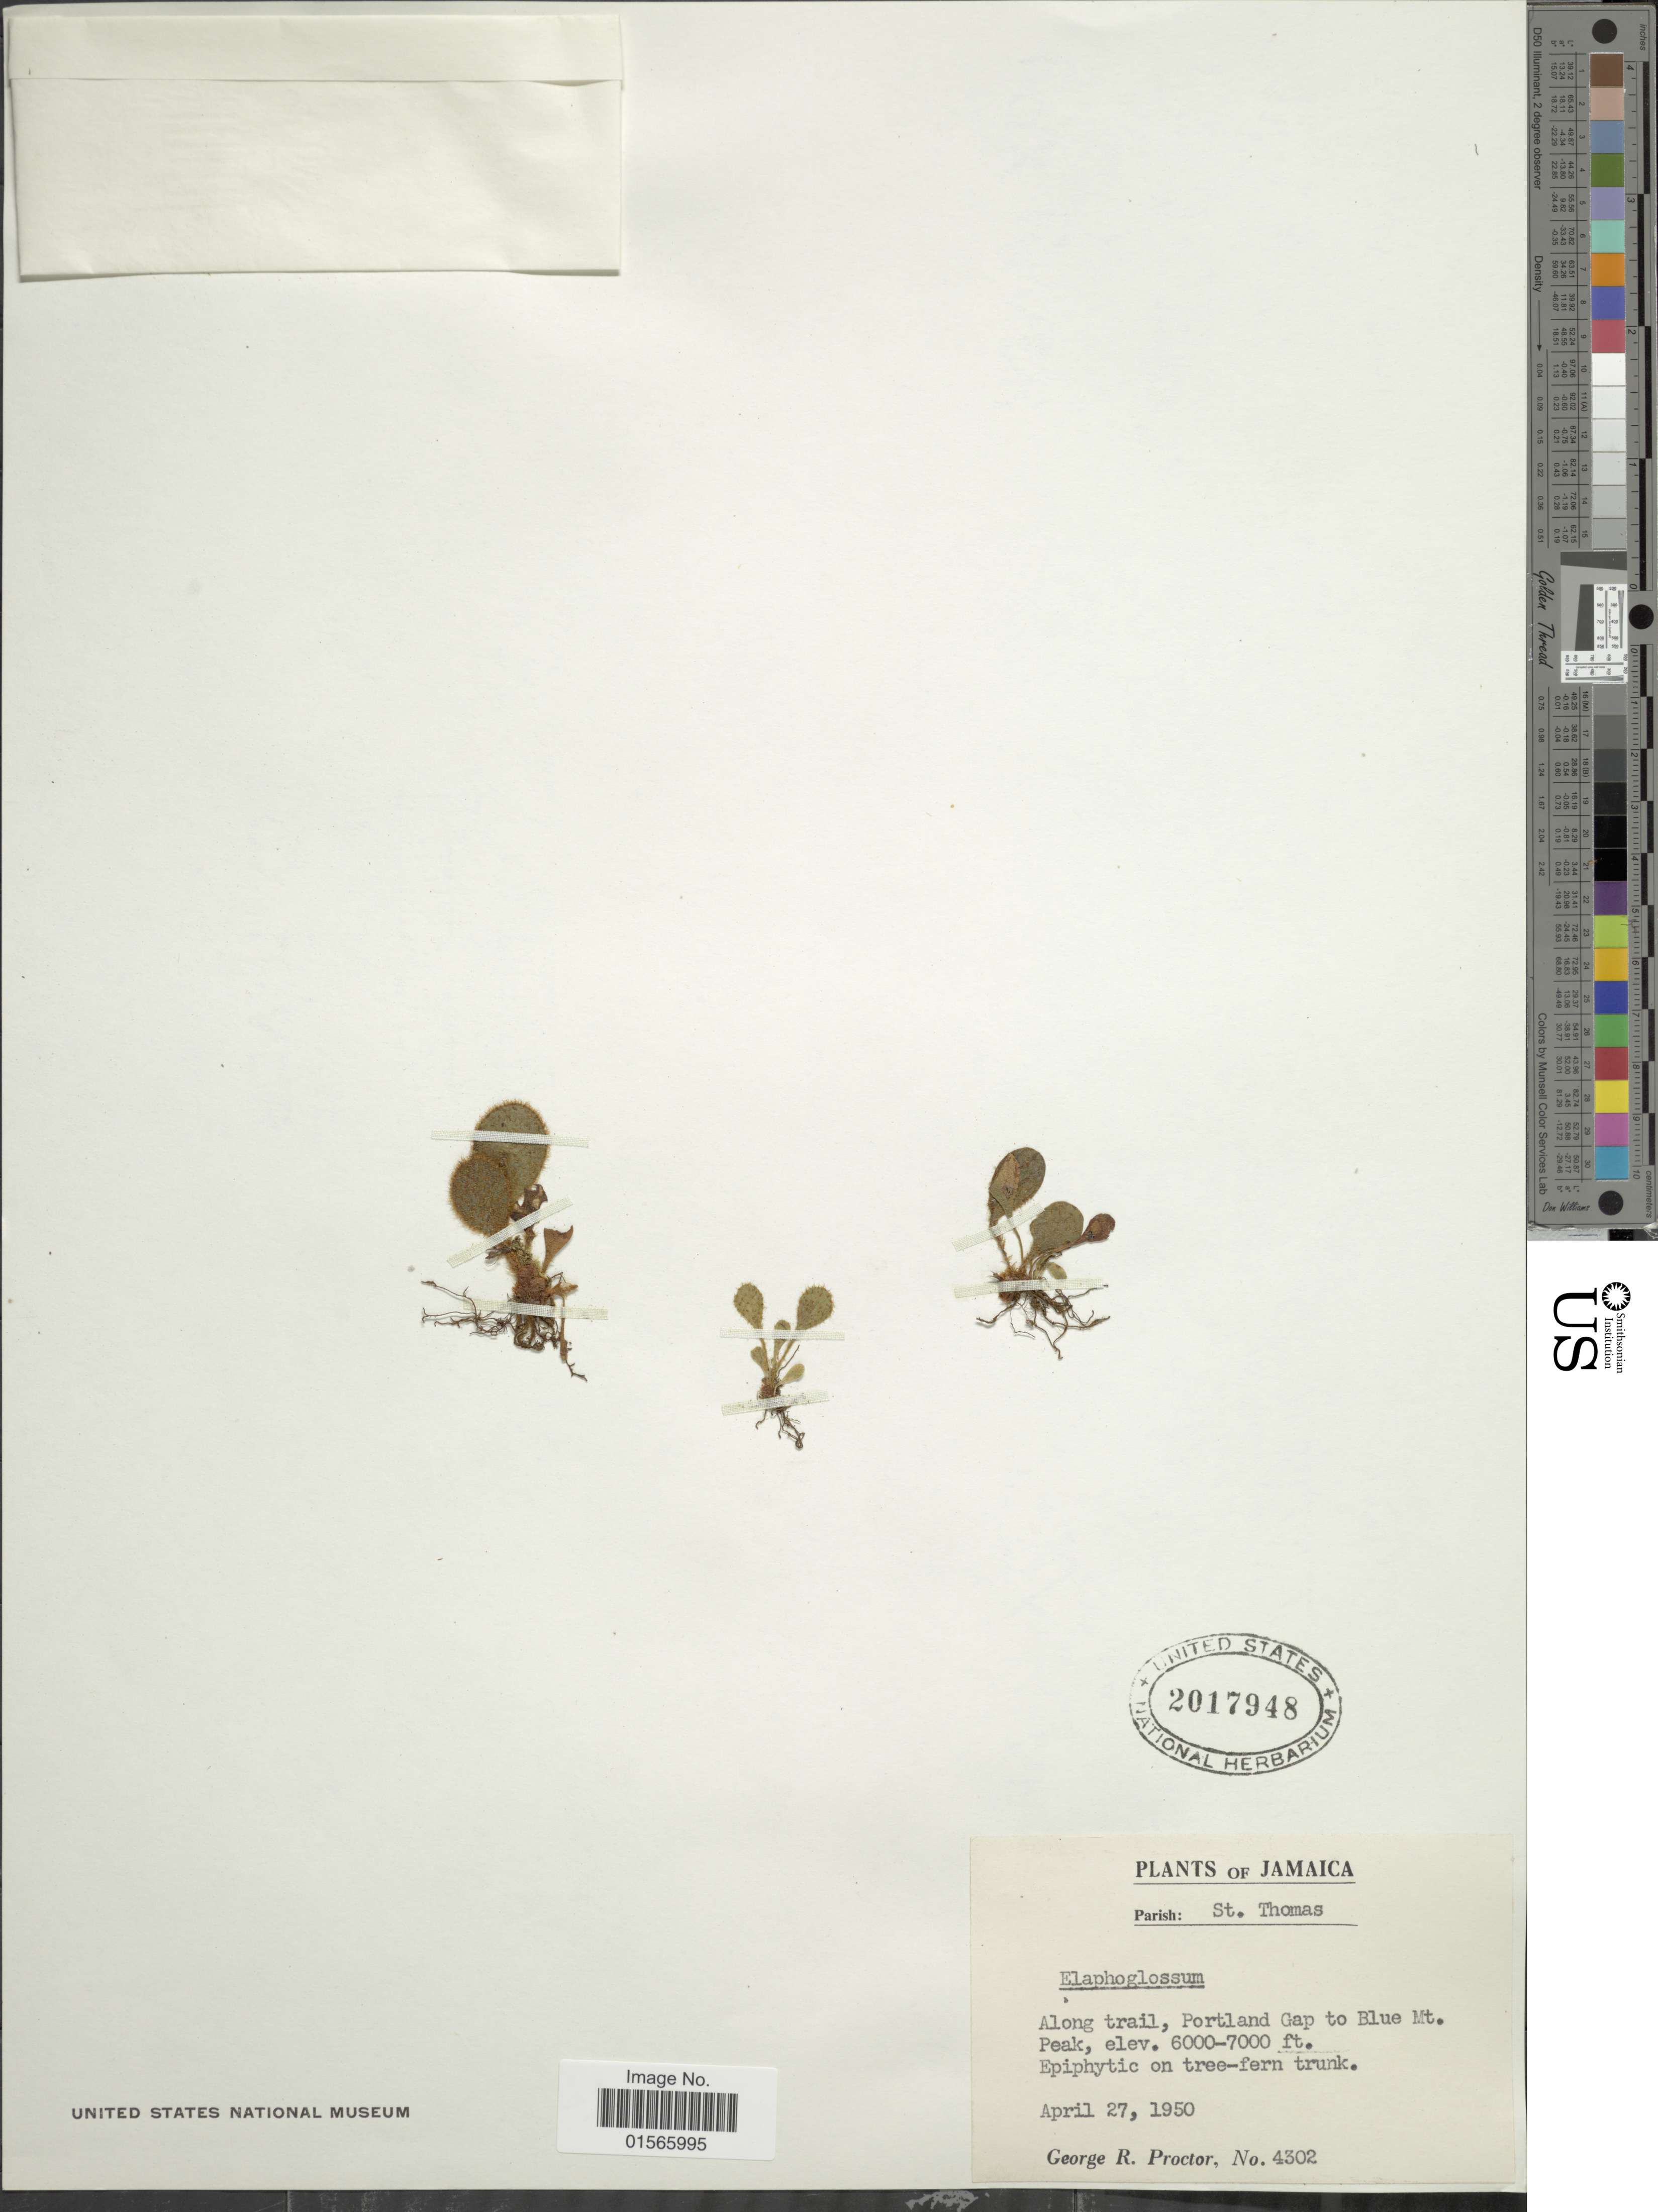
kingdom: Plantae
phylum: Tracheophyta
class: Polypodiopsida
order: Polypodiales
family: Dryopteridaceae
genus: Elaphoglossum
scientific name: Elaphoglossum sp.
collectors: G. R. Proctor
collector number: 4302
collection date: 1950-04-27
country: Jamaica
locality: Parish: St Thomas, Along trail, Portland Gap to Blue Mt Peak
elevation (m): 1829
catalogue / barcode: US 2017948